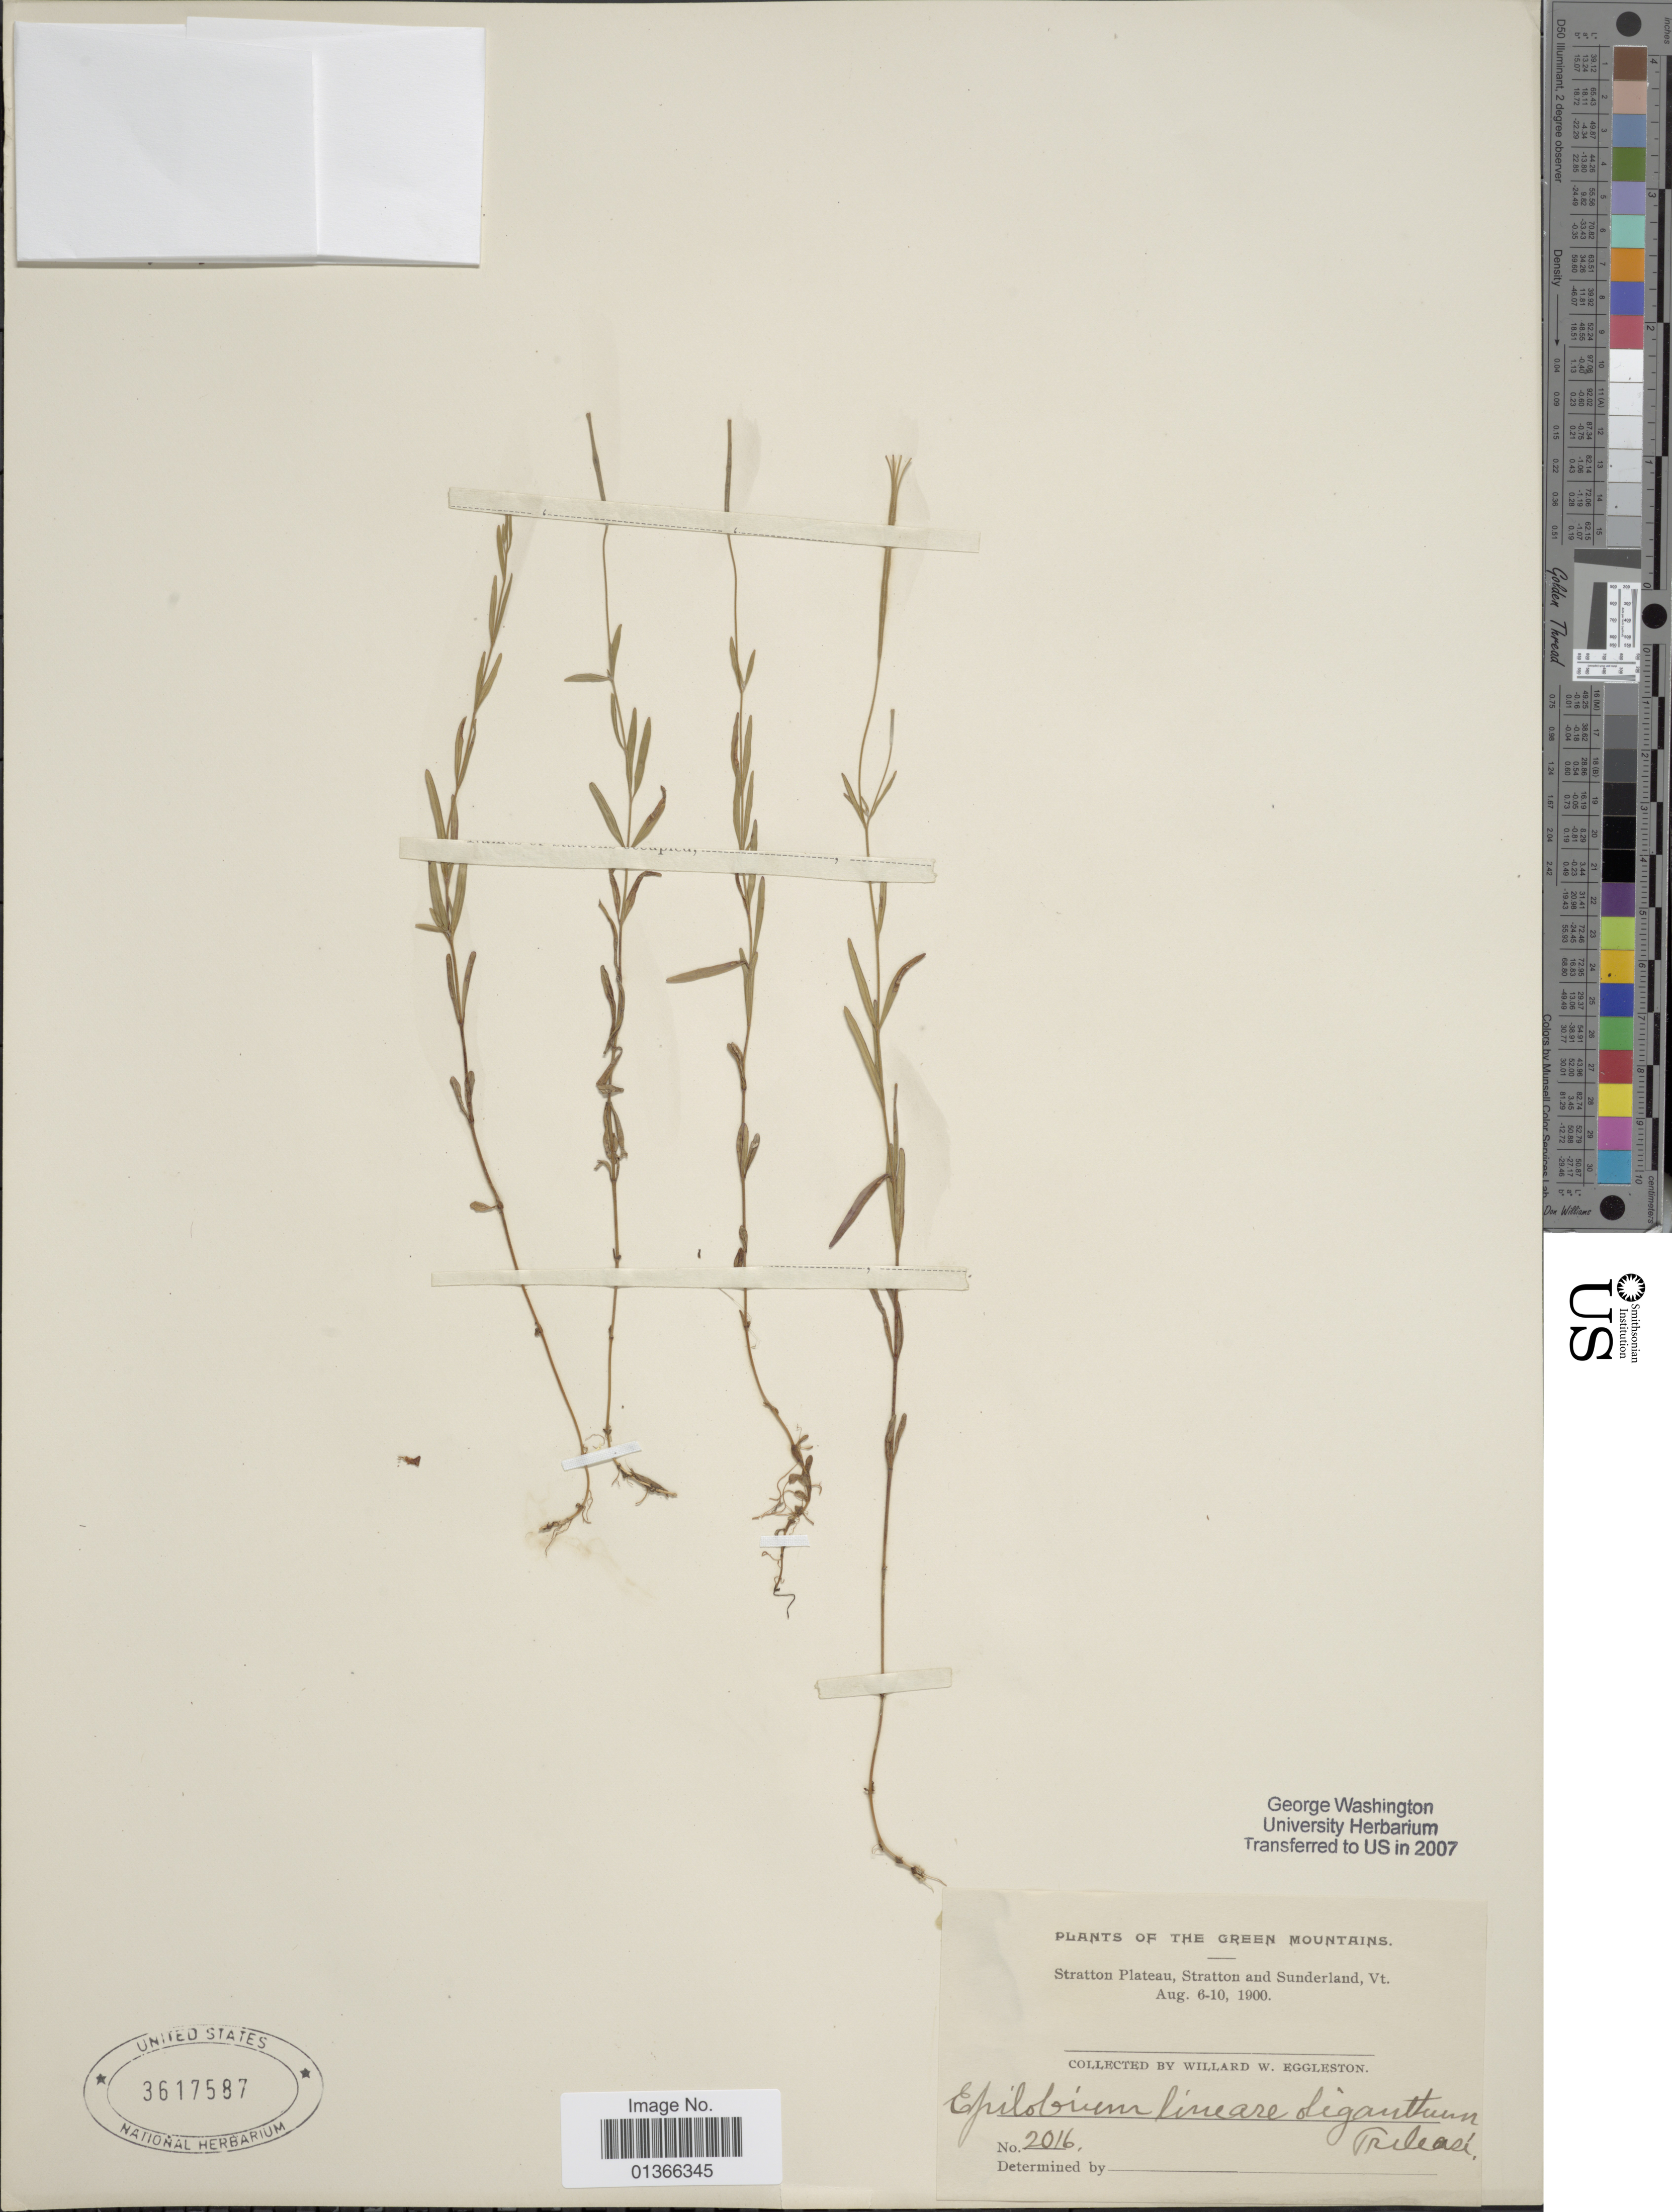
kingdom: Plantae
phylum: Tracheophyta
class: Magnoliopsida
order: Myrtales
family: Onagraceae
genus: Epilobium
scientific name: Epilobium sp.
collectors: W. W. Eggleston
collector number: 2016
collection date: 1900-08-06/1900-08-10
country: United States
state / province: Vermont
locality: Green Mountains. Stratton Plateau, Stratton and Sunderland.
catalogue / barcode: US 3617587